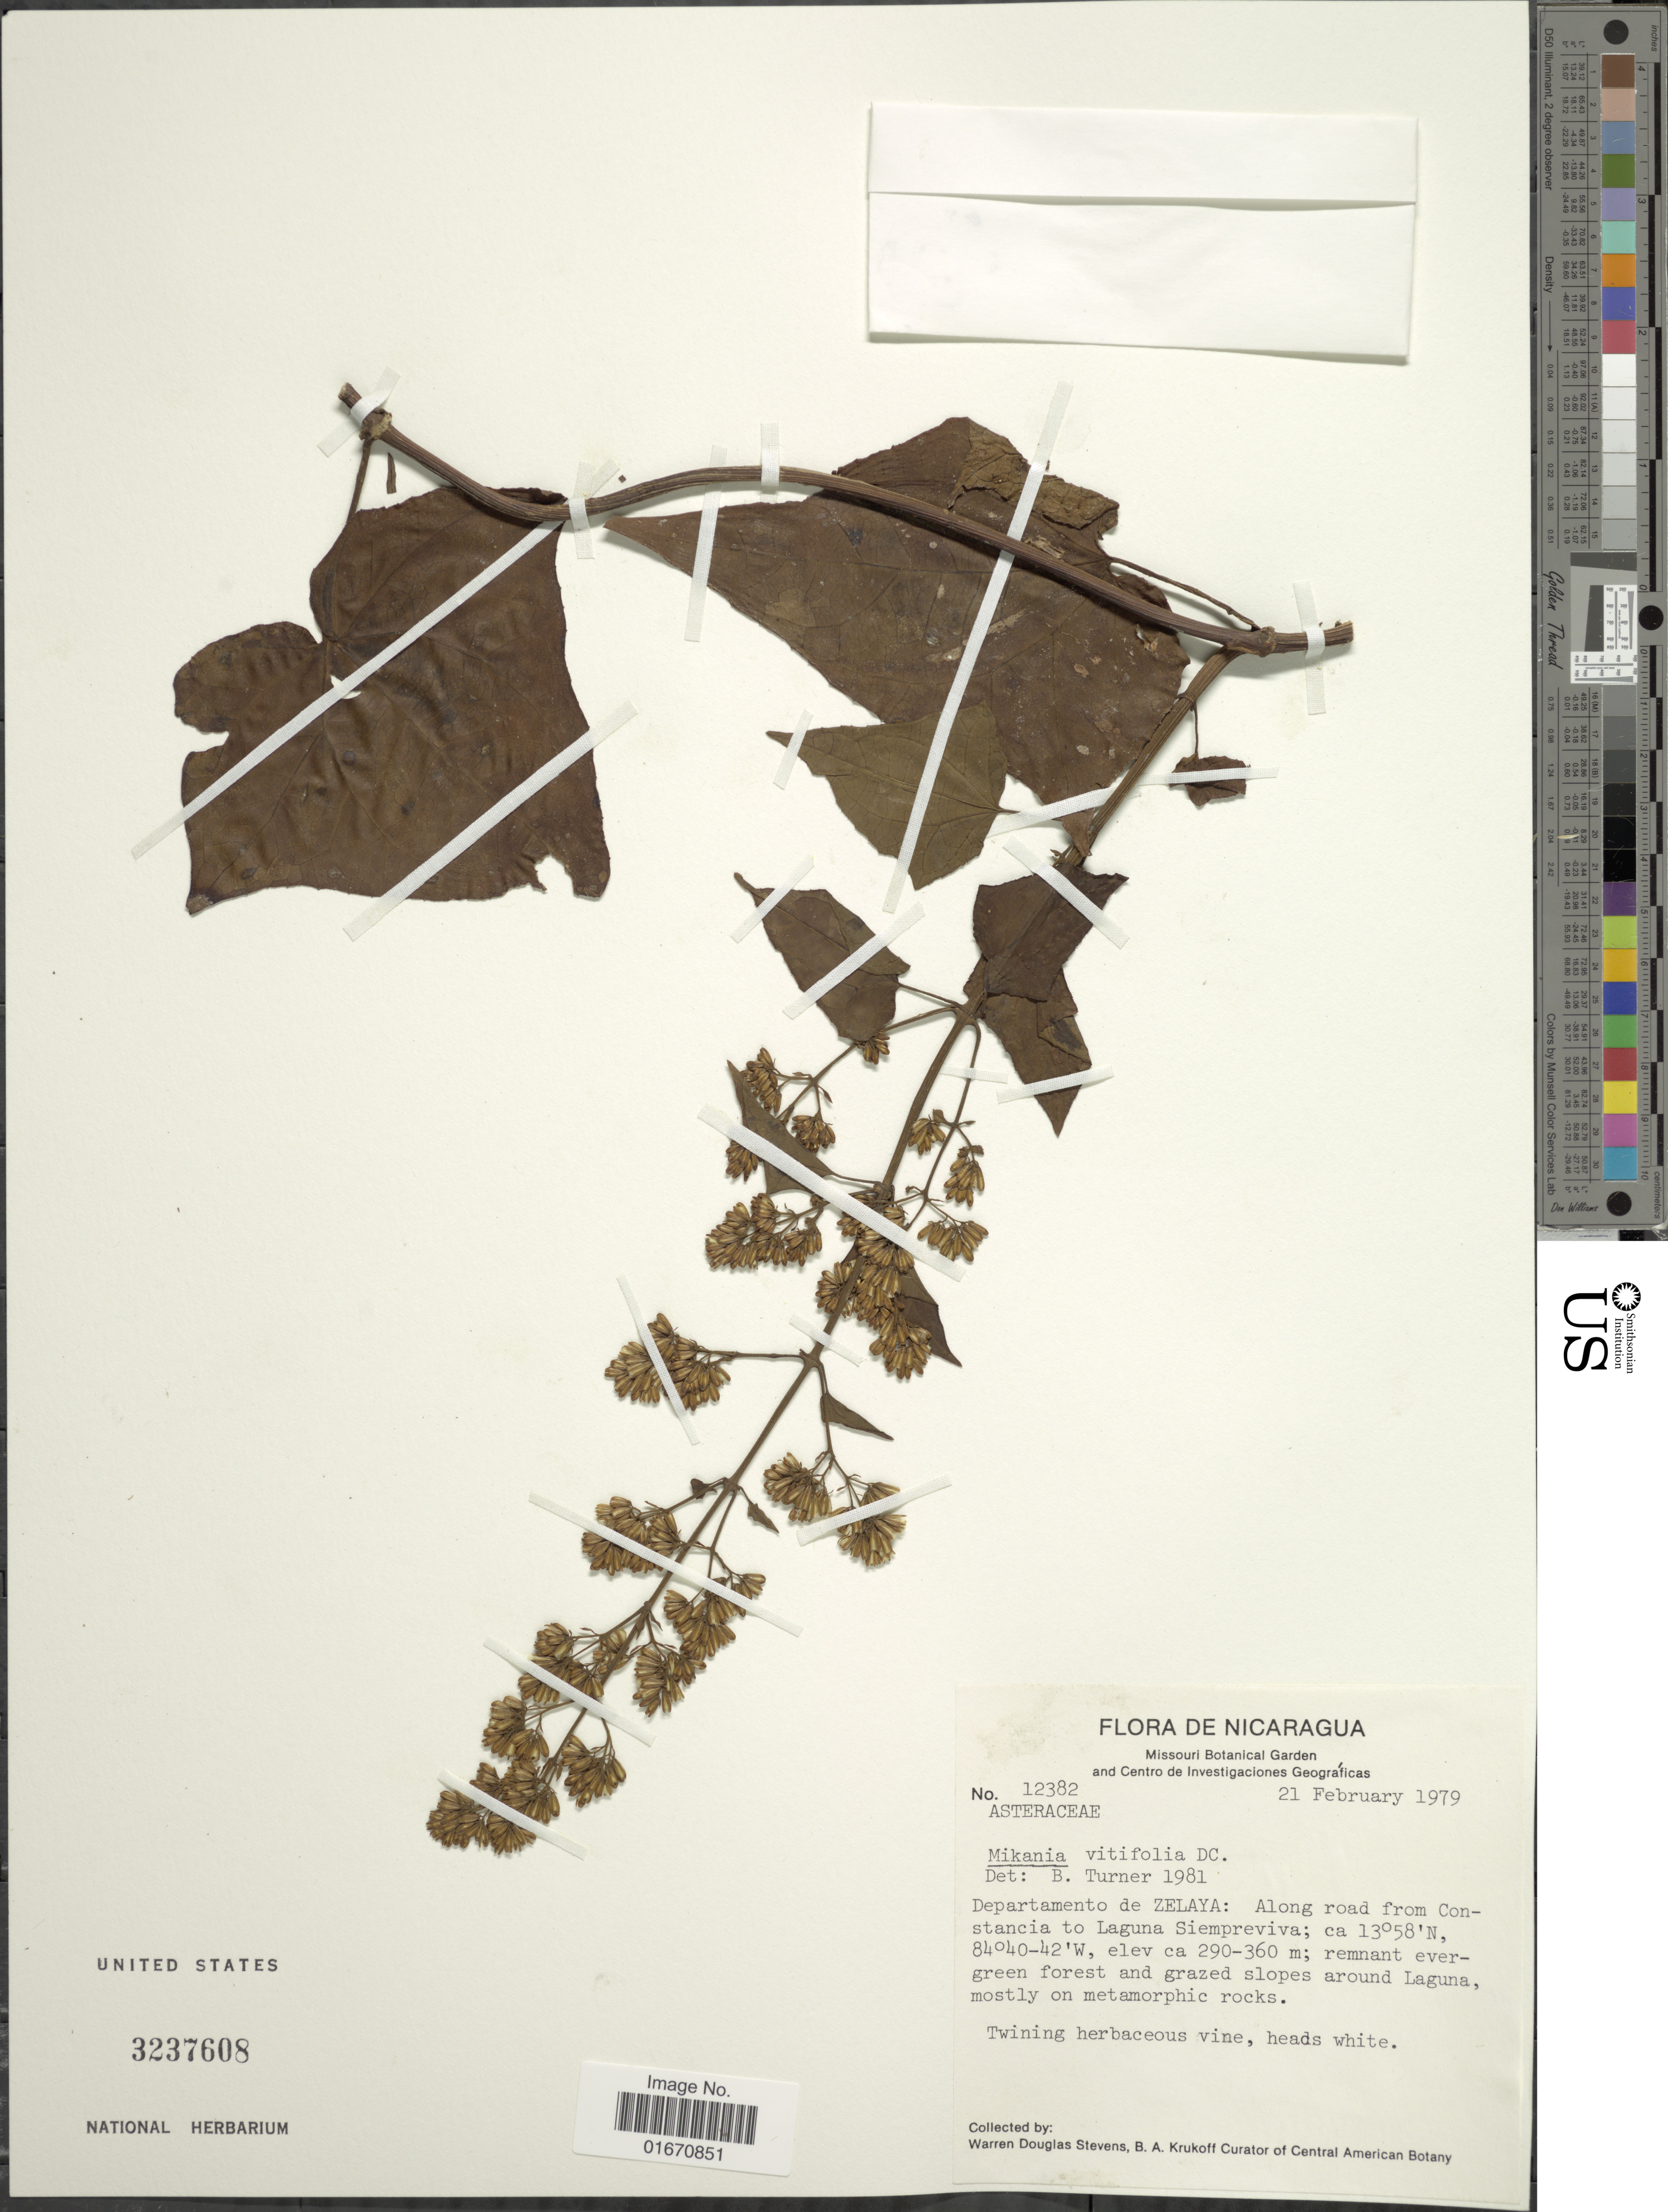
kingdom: Plantae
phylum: Tracheophyta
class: Magnoliopsida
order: Asterales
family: Asteraceae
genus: Mikania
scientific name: Mikania vitifolia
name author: DC.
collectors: W. D. Stevens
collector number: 12382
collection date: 1979-02-21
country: Nicaragua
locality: Departamento de Zelaya, along road from Constancia to Laguna Siempreviva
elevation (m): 290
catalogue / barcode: US 3237608